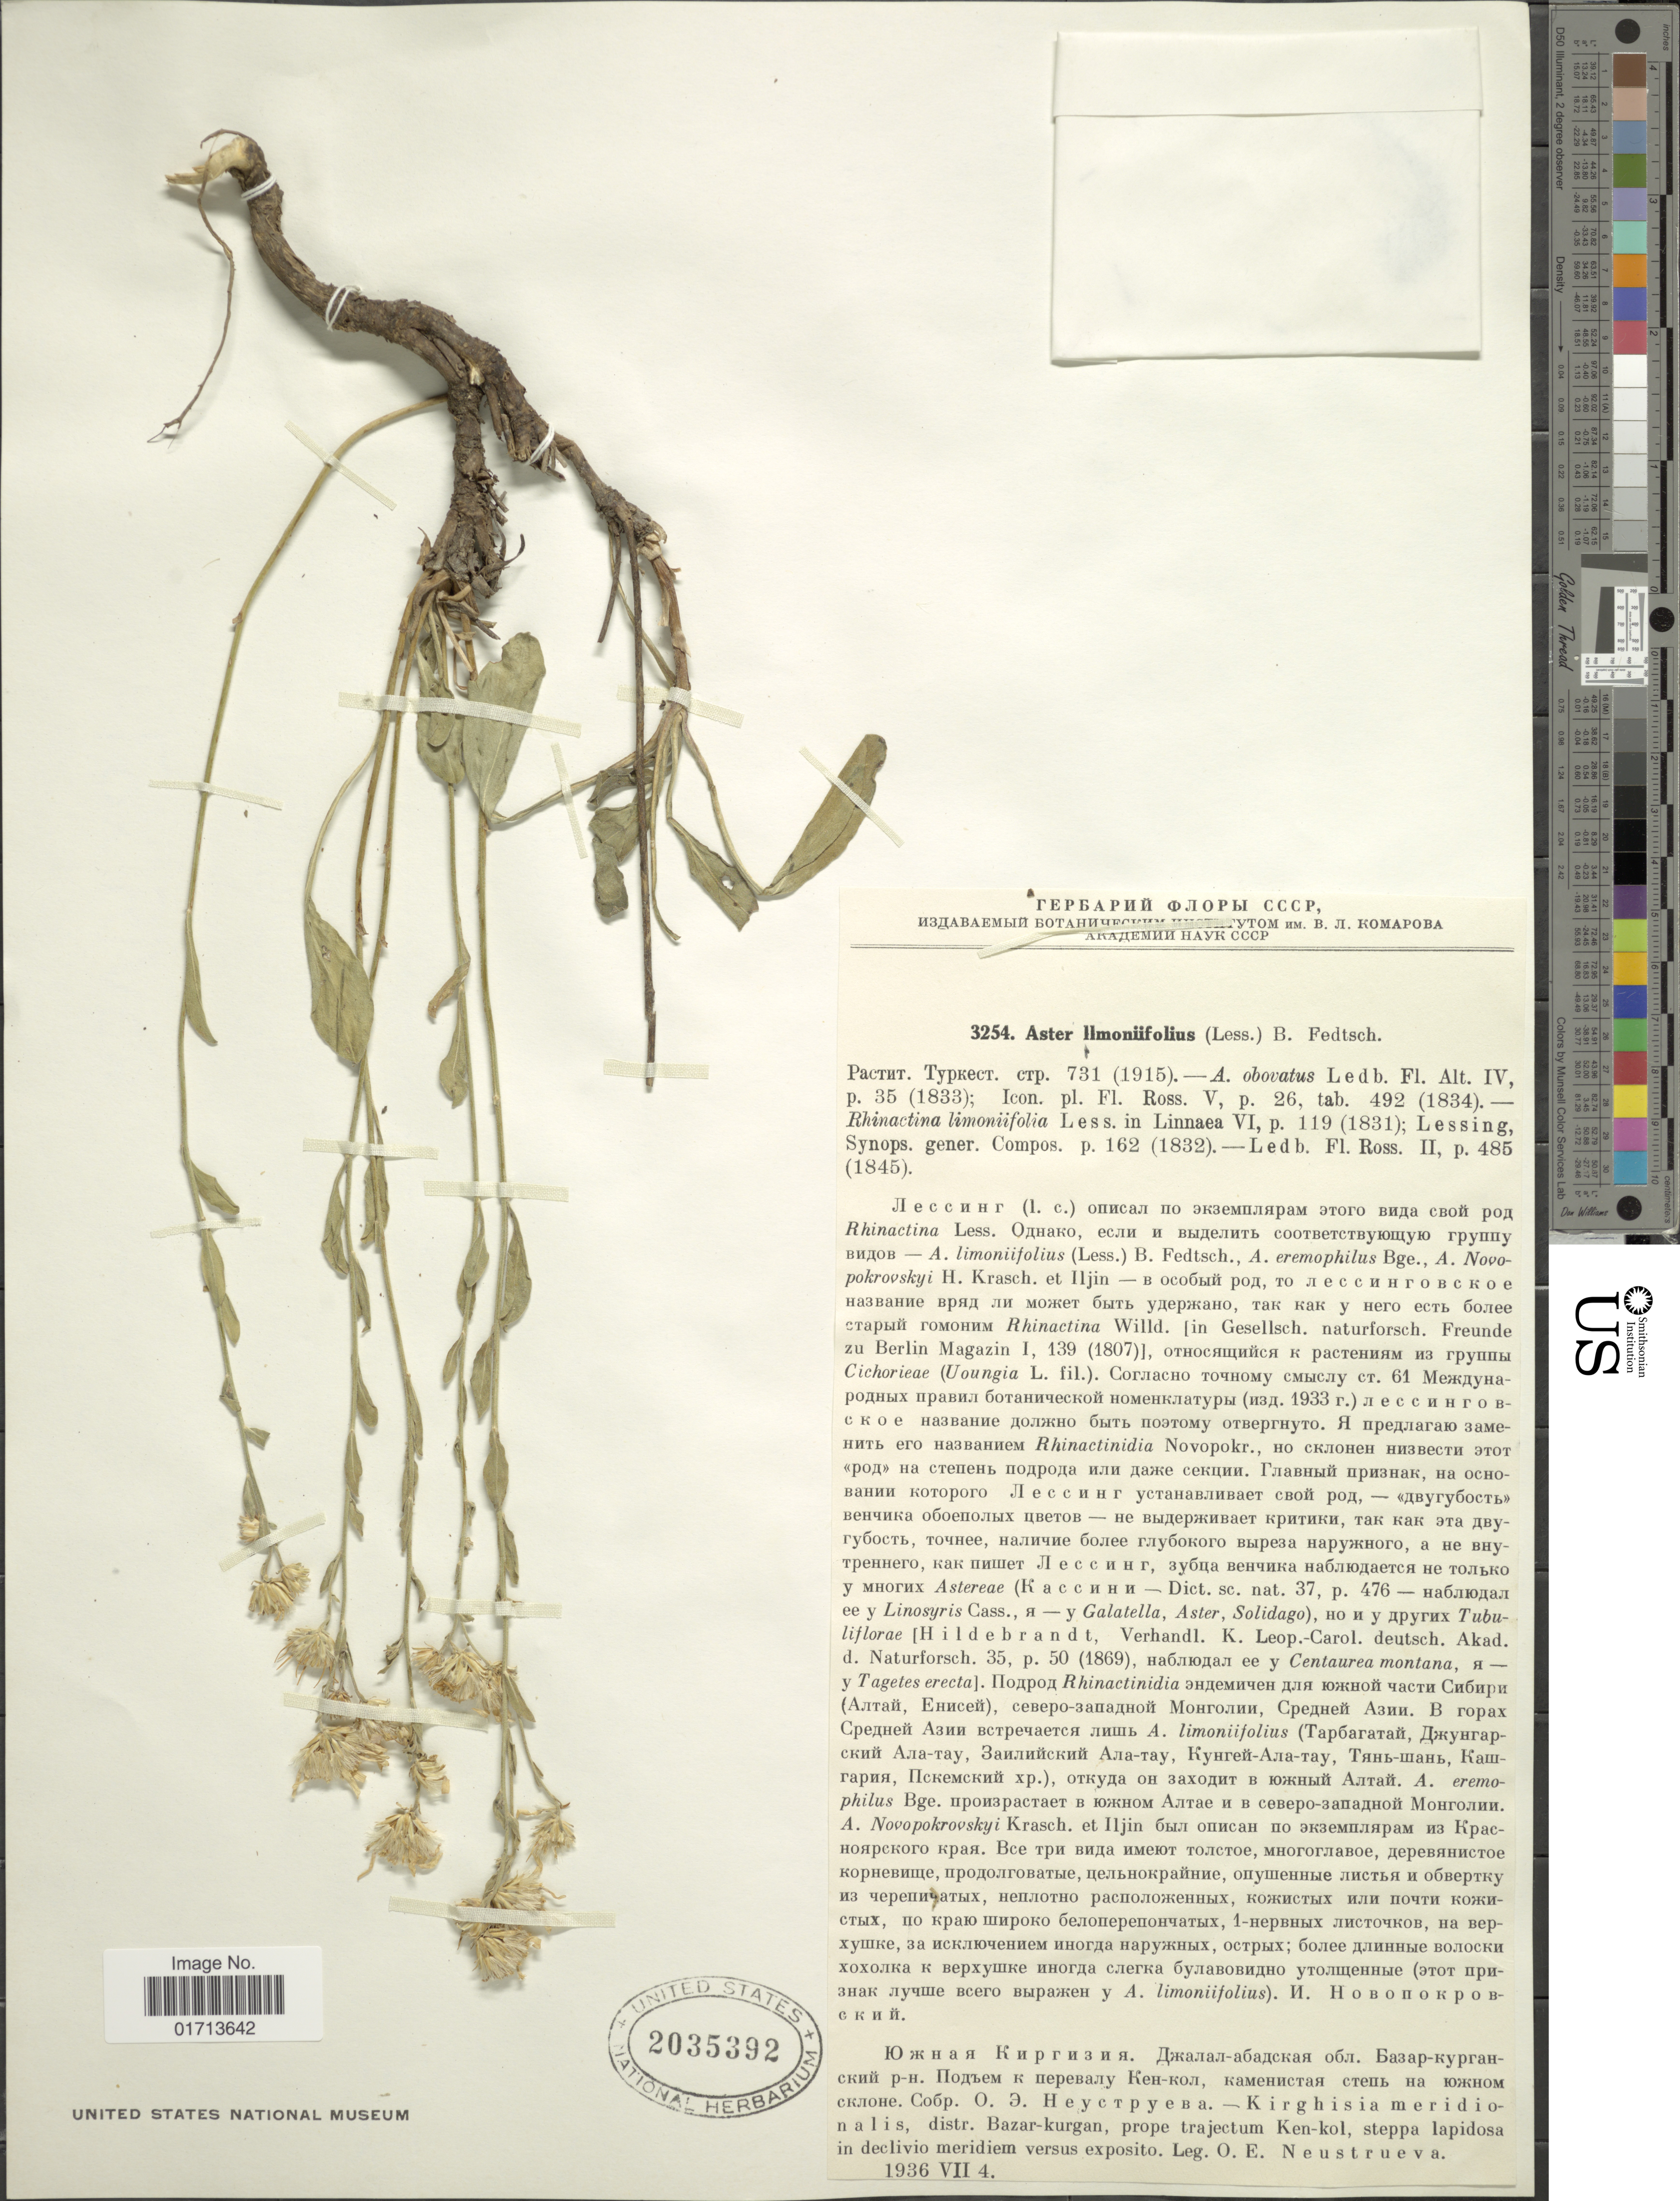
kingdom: Plantae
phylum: Tracheophyta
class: Magnoliopsida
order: Asterales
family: Asteraceae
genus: Krylovia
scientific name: Krylovia limoniifolia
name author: (Less.) Schischk.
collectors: O. Neustrueva-Knorring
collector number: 3254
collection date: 1936-07-04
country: Kyrgyzstan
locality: Distr. Bazar-Kurgan, prope trajectum Ken-kol, steppa lapidosa in declivio meridiem versus exposito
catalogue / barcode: US 2035392